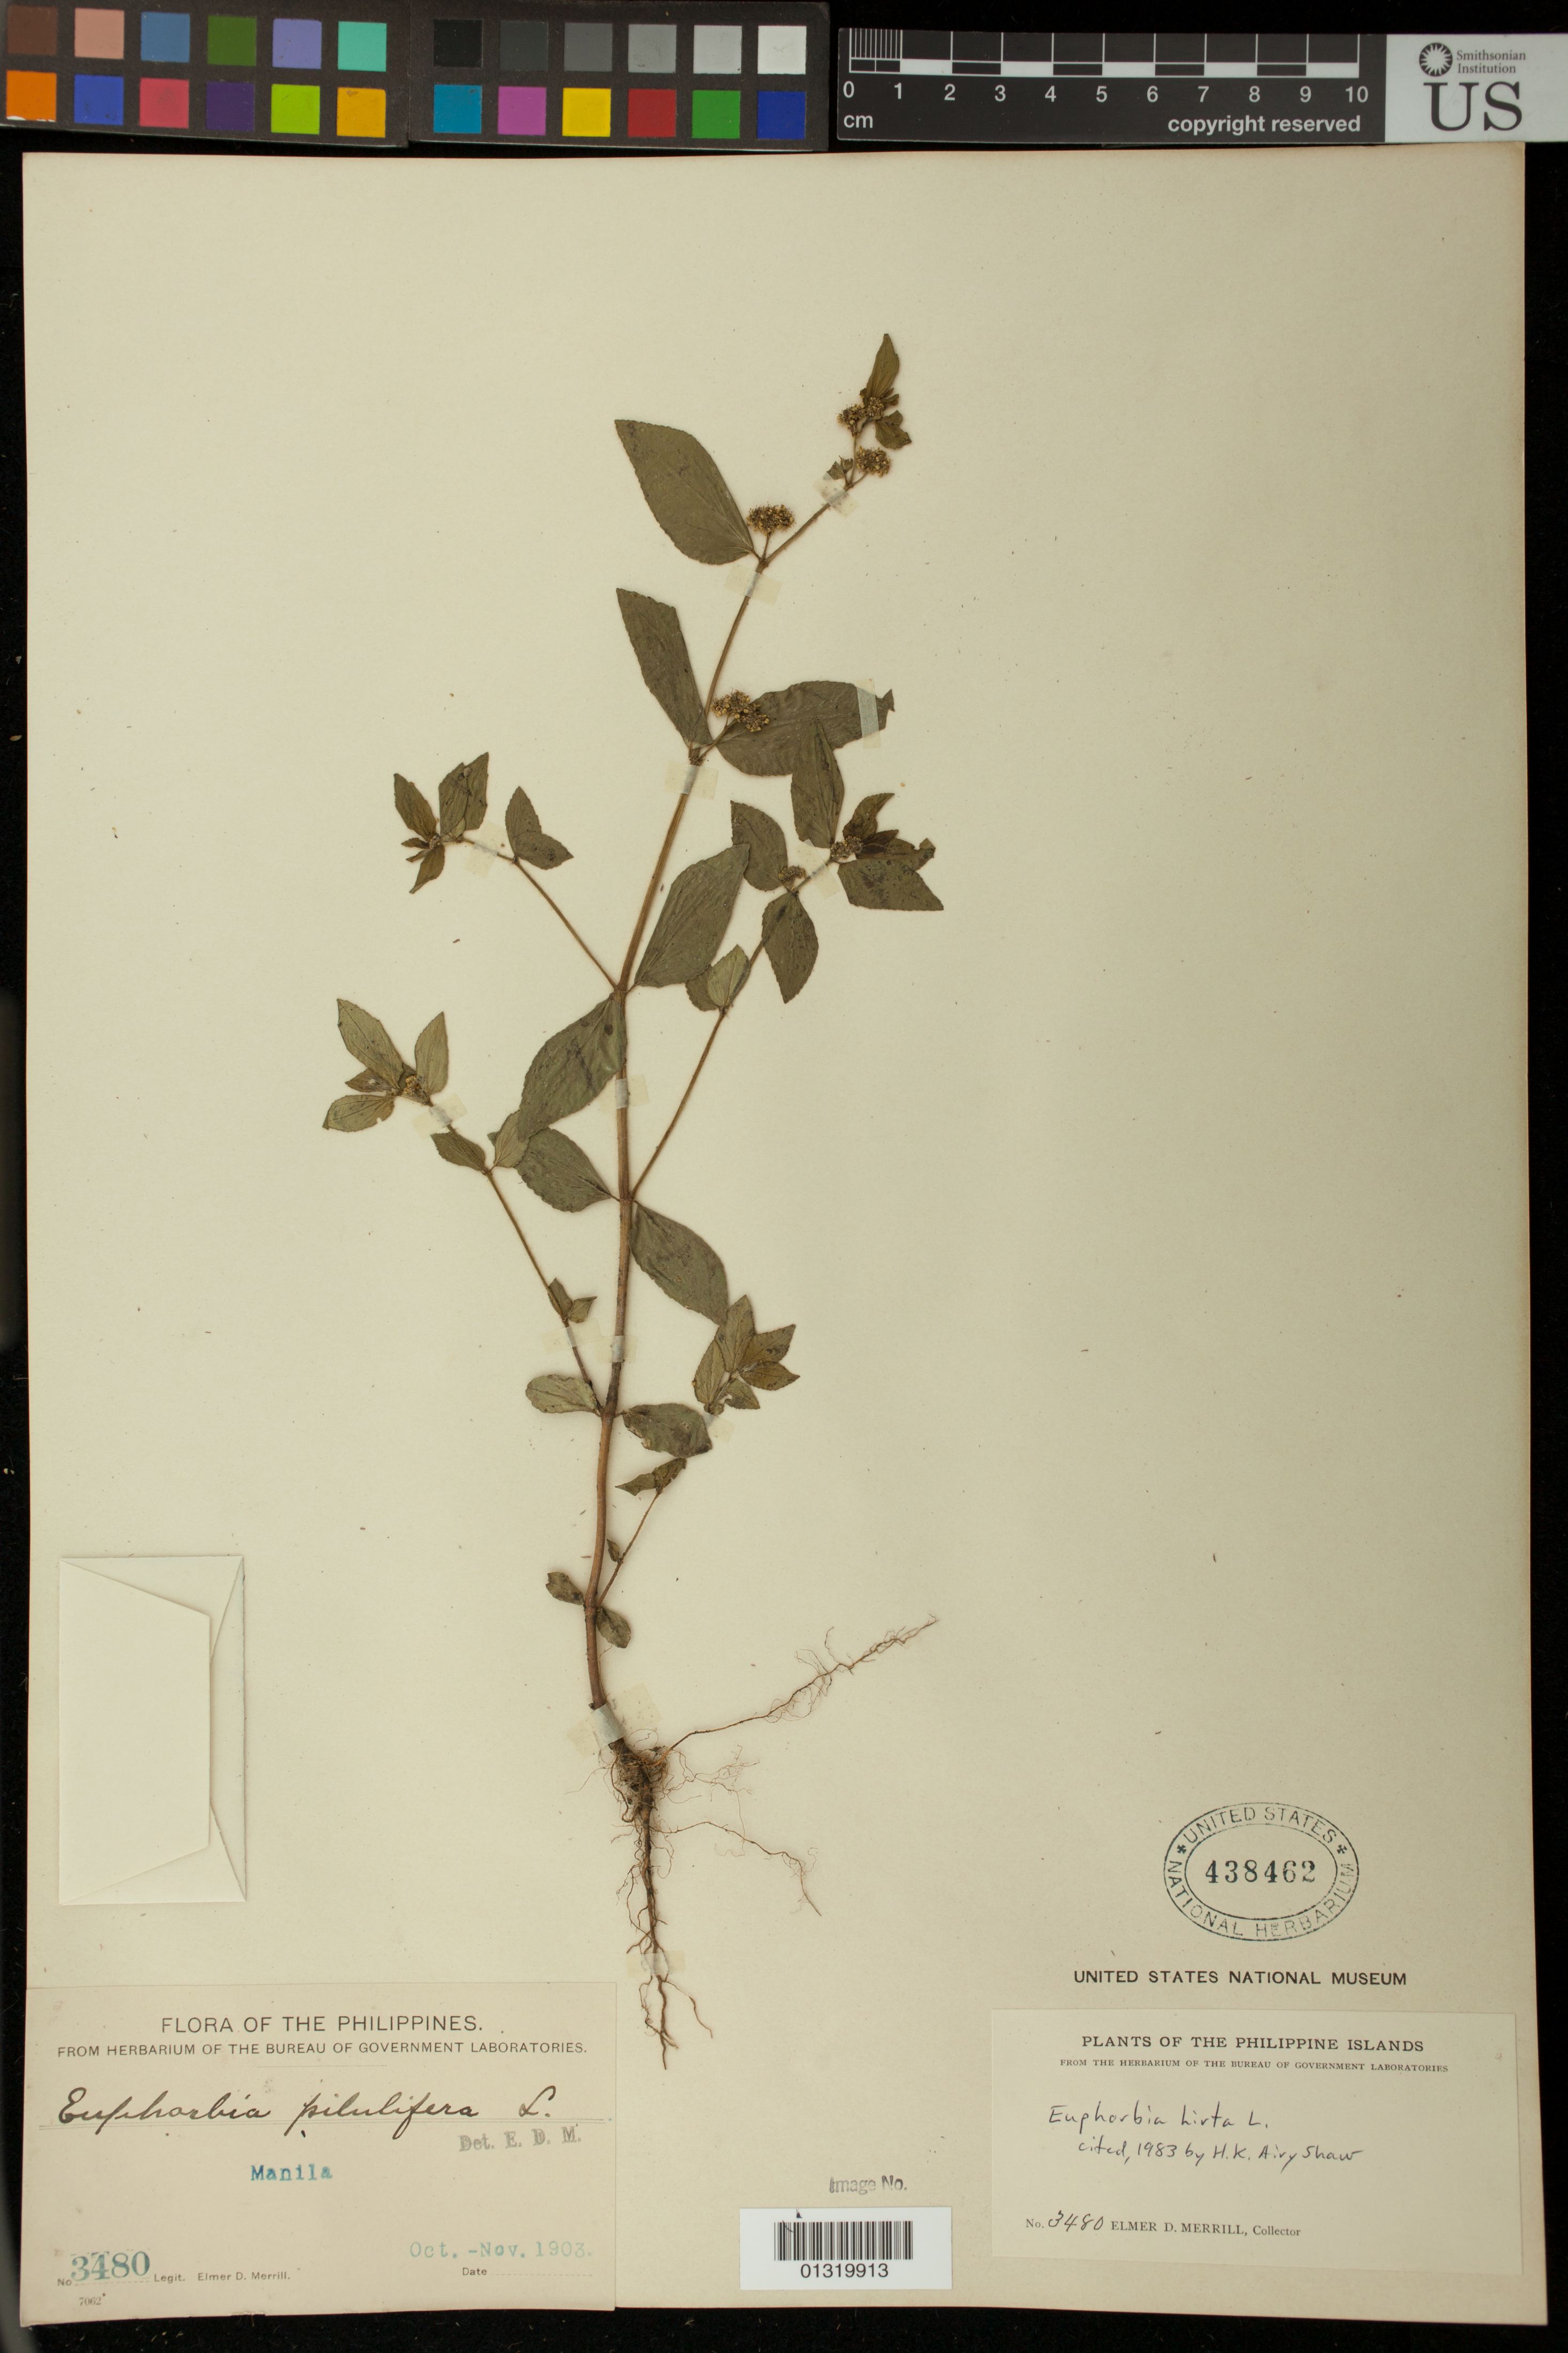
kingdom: Plantae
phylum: Tracheophyta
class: Magnoliopsida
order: Malpighiales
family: Euphorbiaceae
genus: Euphorbia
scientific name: Euphorbia hirta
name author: L.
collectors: E. D. Merrill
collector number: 3480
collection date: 1903-10/1903-11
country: Philippines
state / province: National Capital Region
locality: Manila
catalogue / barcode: US 438462